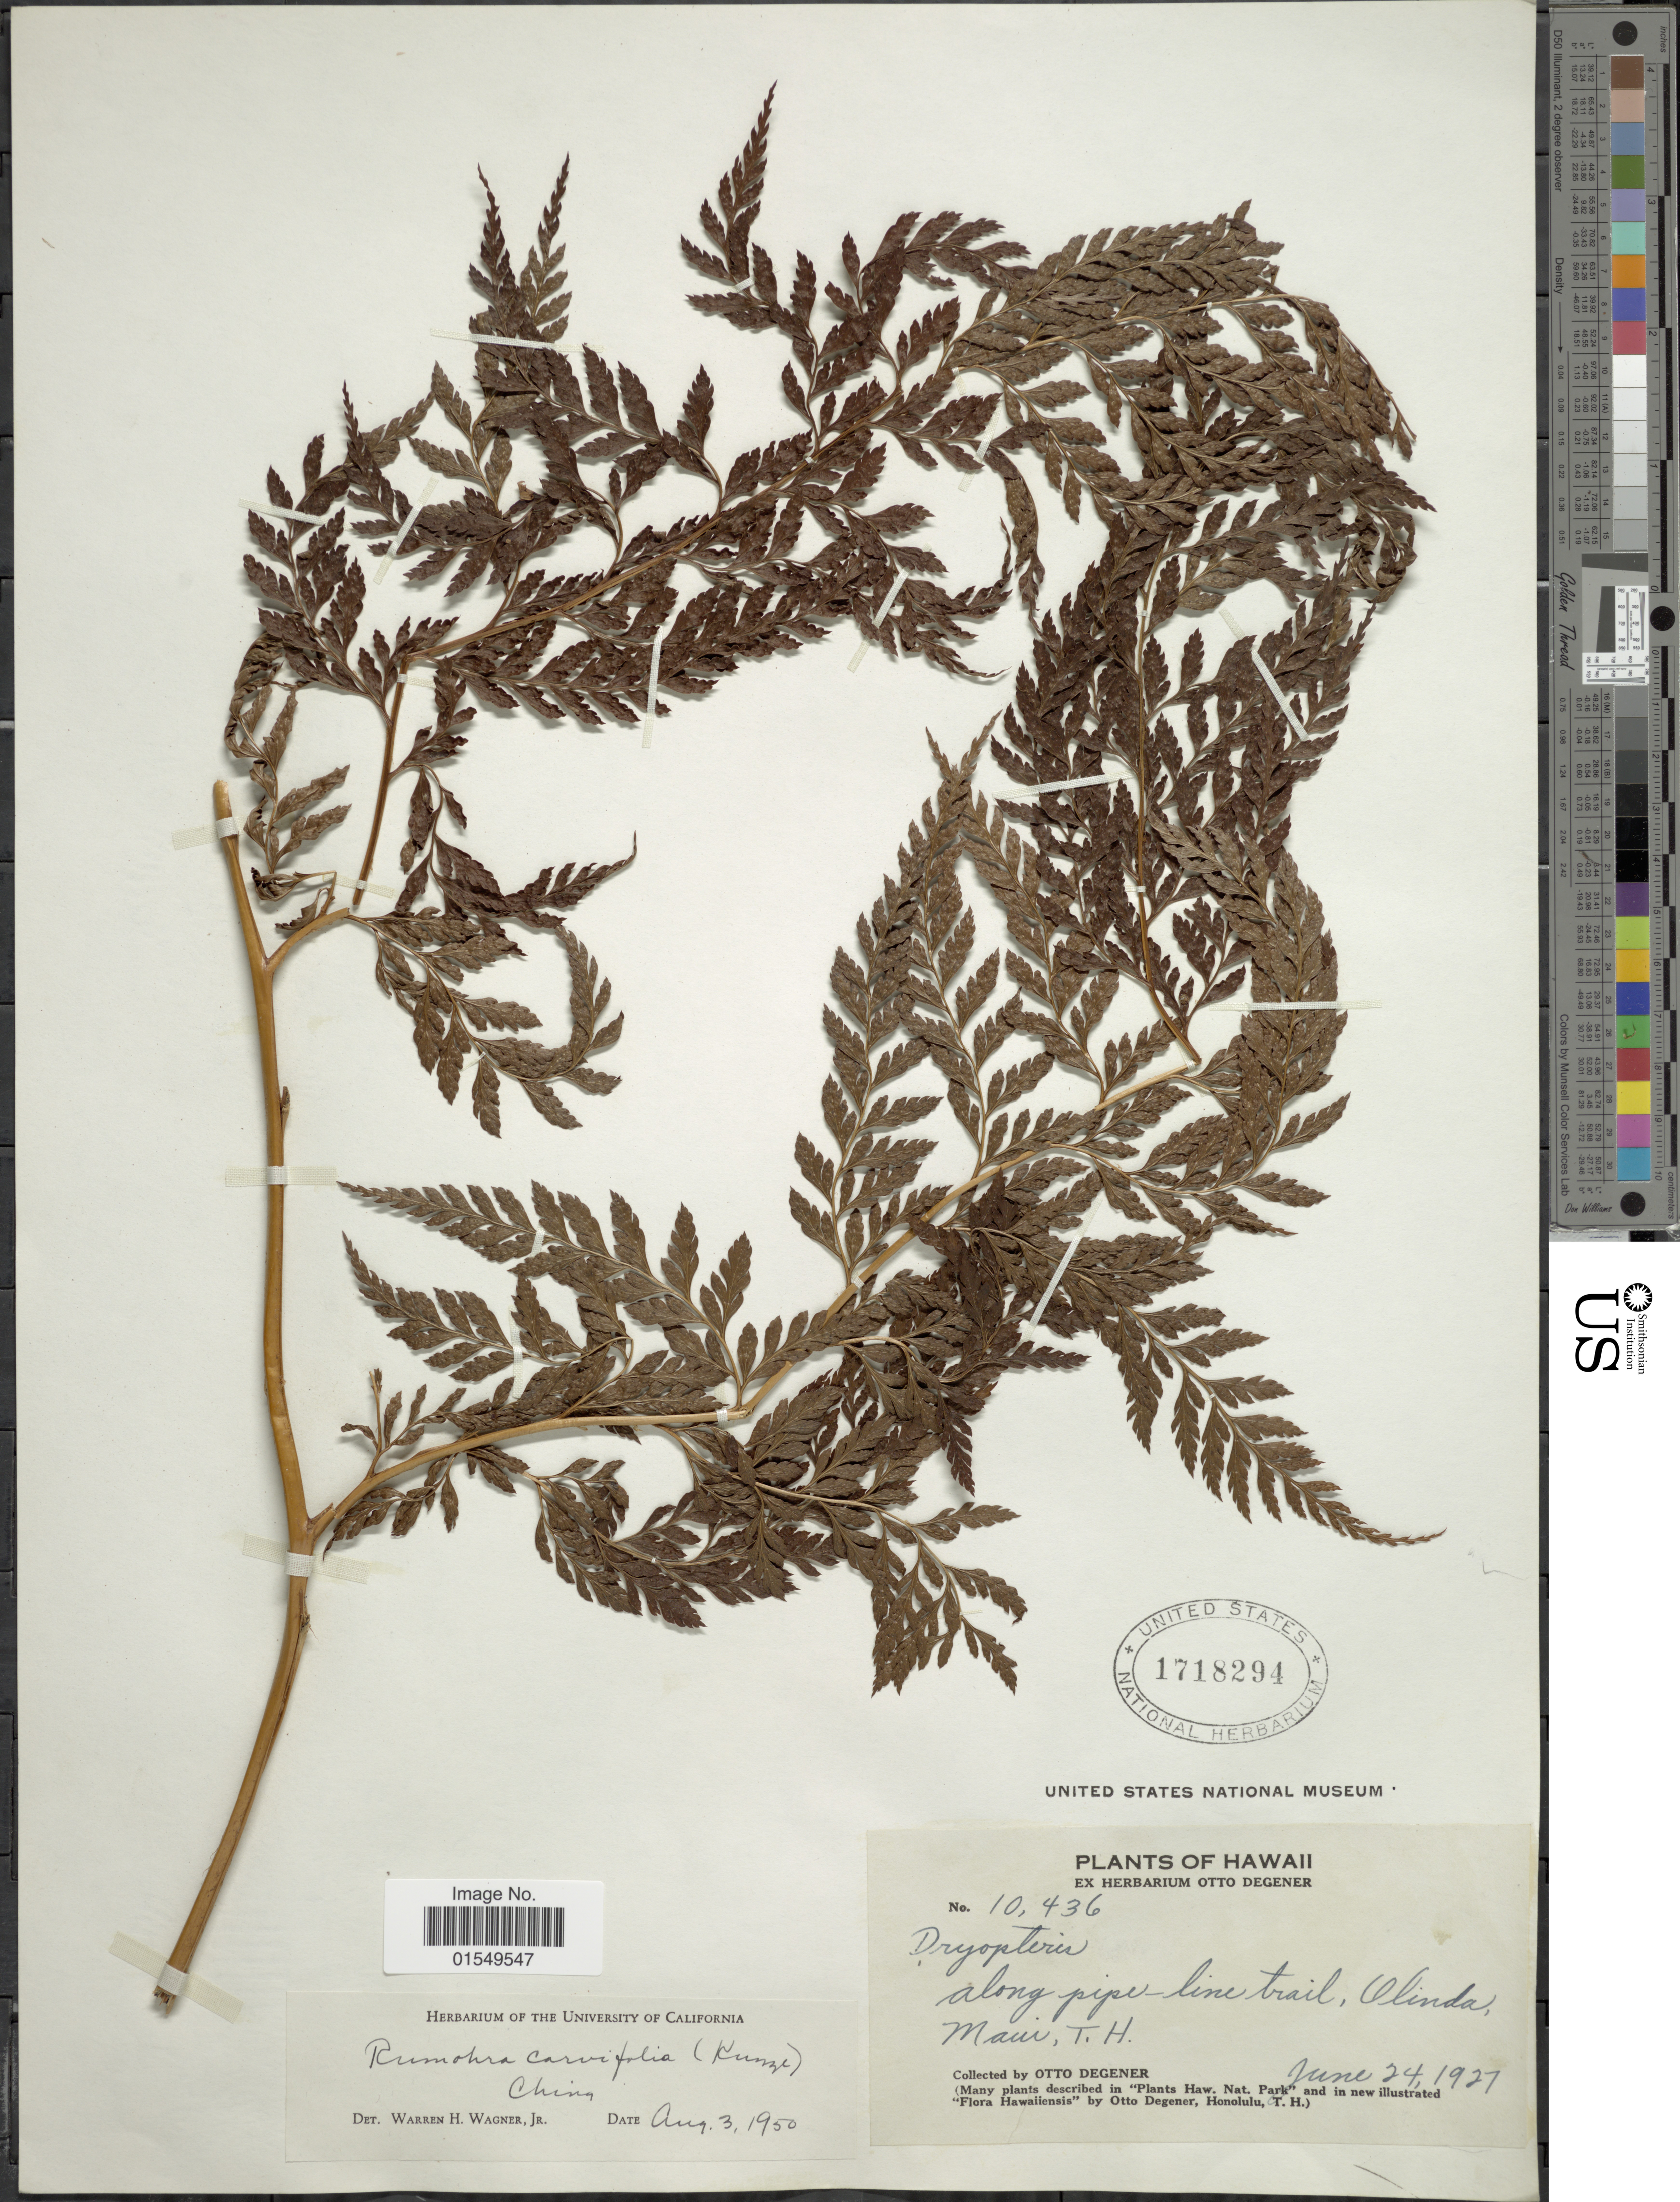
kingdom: Plantae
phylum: Tracheophyta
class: Polypodiopsida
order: Polypodiales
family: Dryopteridaceae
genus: Arachniodes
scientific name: Arachniodes sp.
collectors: O. Degener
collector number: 10436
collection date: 1927-06-24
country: United States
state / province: Hawaii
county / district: Maui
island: Maui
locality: Along pipe line trail, Olinda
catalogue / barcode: US 1718294